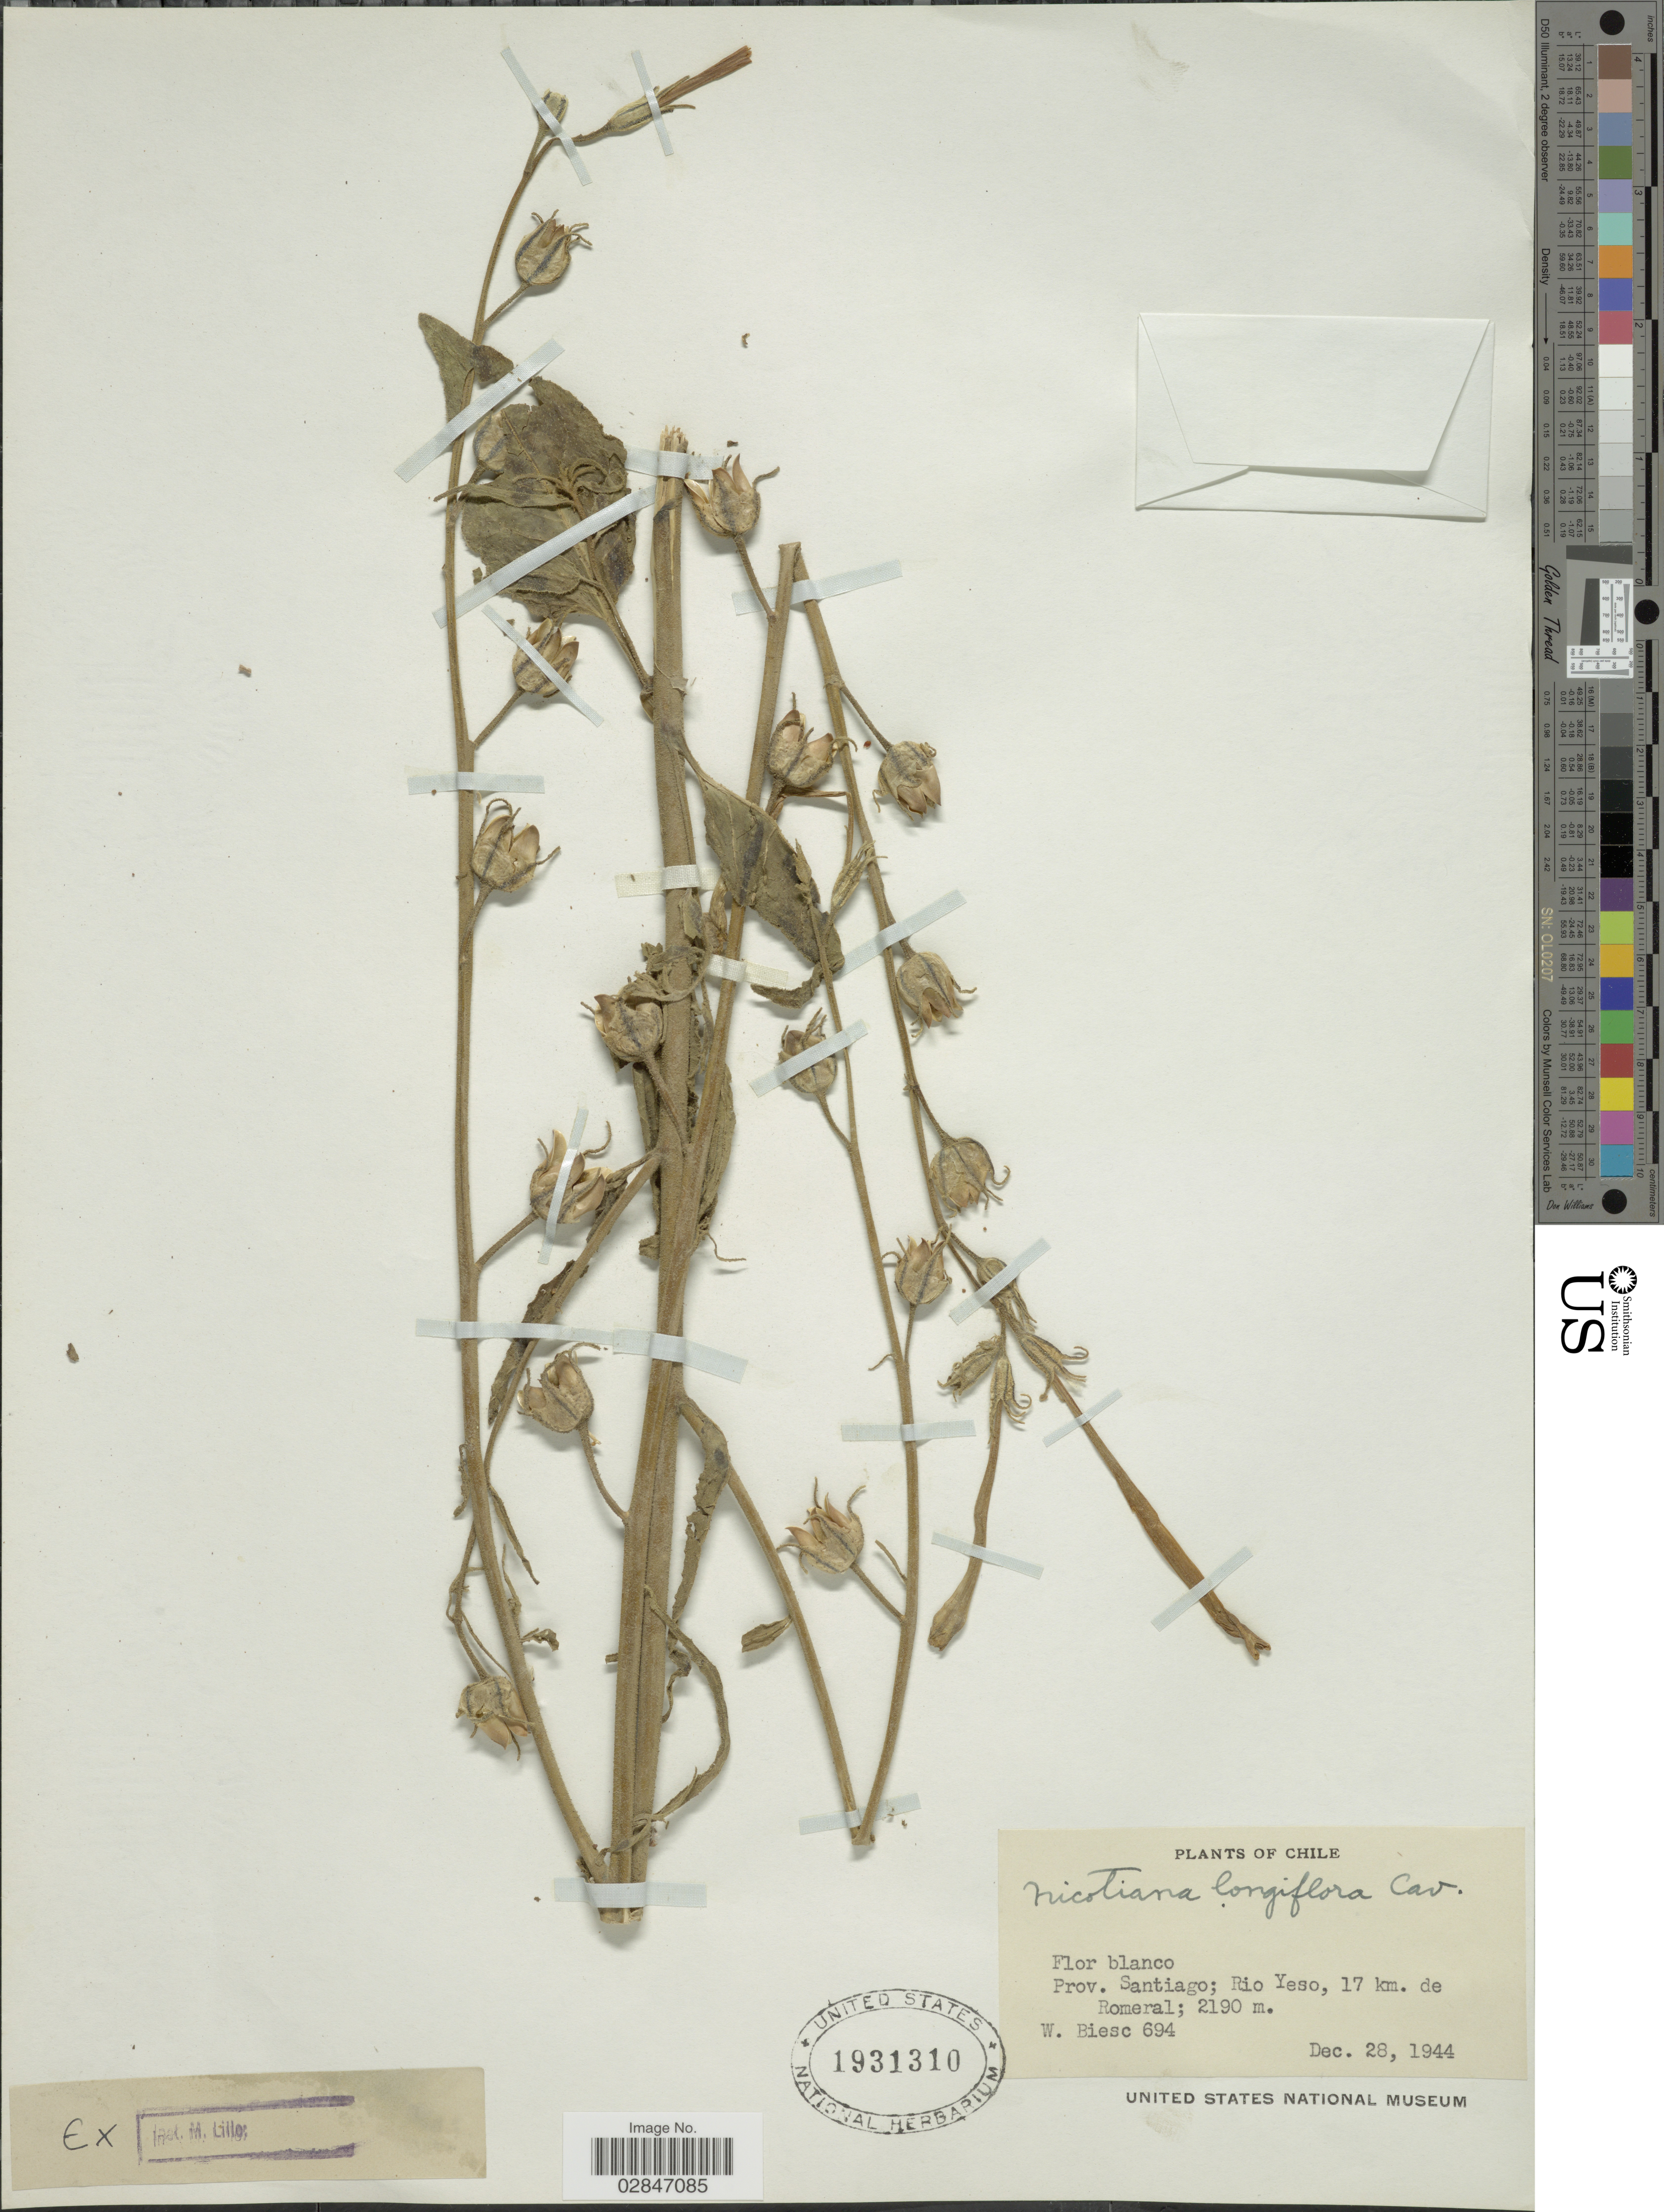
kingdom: Plantae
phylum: Tracheophyta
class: Magnoliopsida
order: Solanales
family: Solanaceae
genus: Nicotiana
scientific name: Nicotiana longiflora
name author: Cav.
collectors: W. Biesc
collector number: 694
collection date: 1944-12-28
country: Chile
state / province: Región Metropolitana (RM)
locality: Prov. Santiago; Rio Yeso, 17 km. de Romeral.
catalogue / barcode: US 1931310